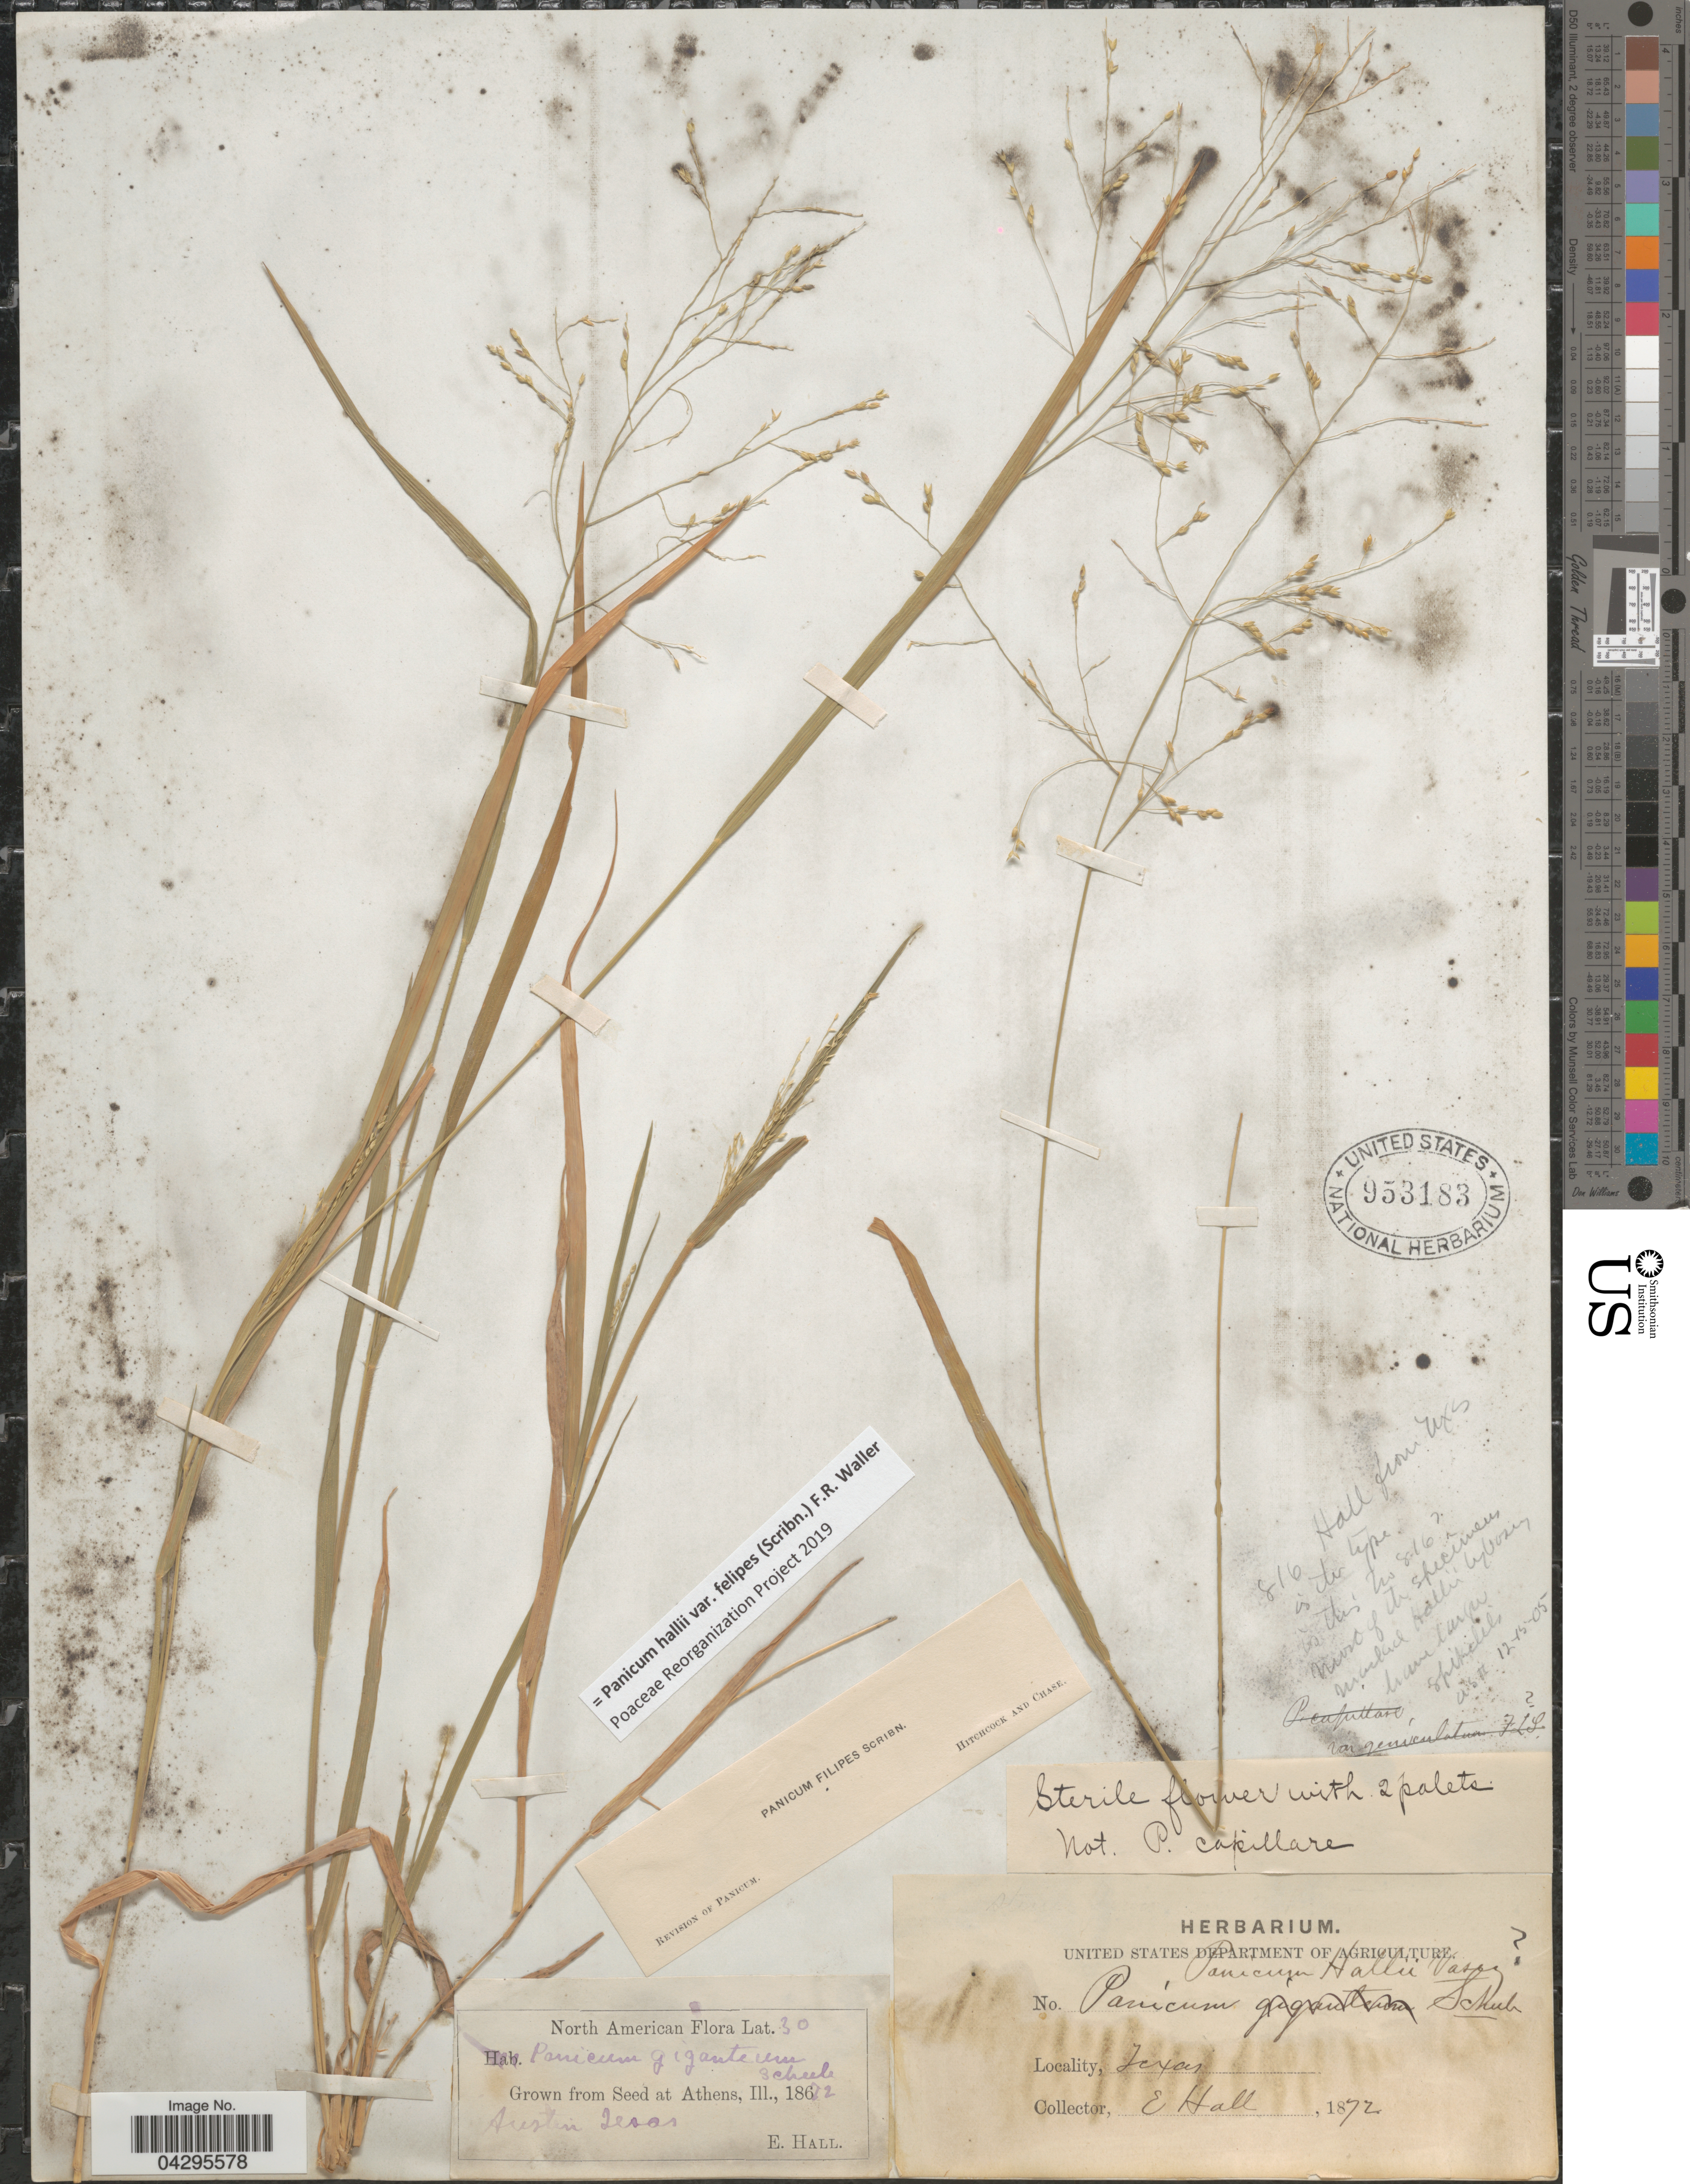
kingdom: Plantae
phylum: Tracheophyta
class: Liliopsida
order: Poales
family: Poaceae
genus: Panicum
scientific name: Panicum hallii var. felipes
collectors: E. Hall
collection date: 1872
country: United States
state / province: Illinois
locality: At Athens.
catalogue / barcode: US 953183